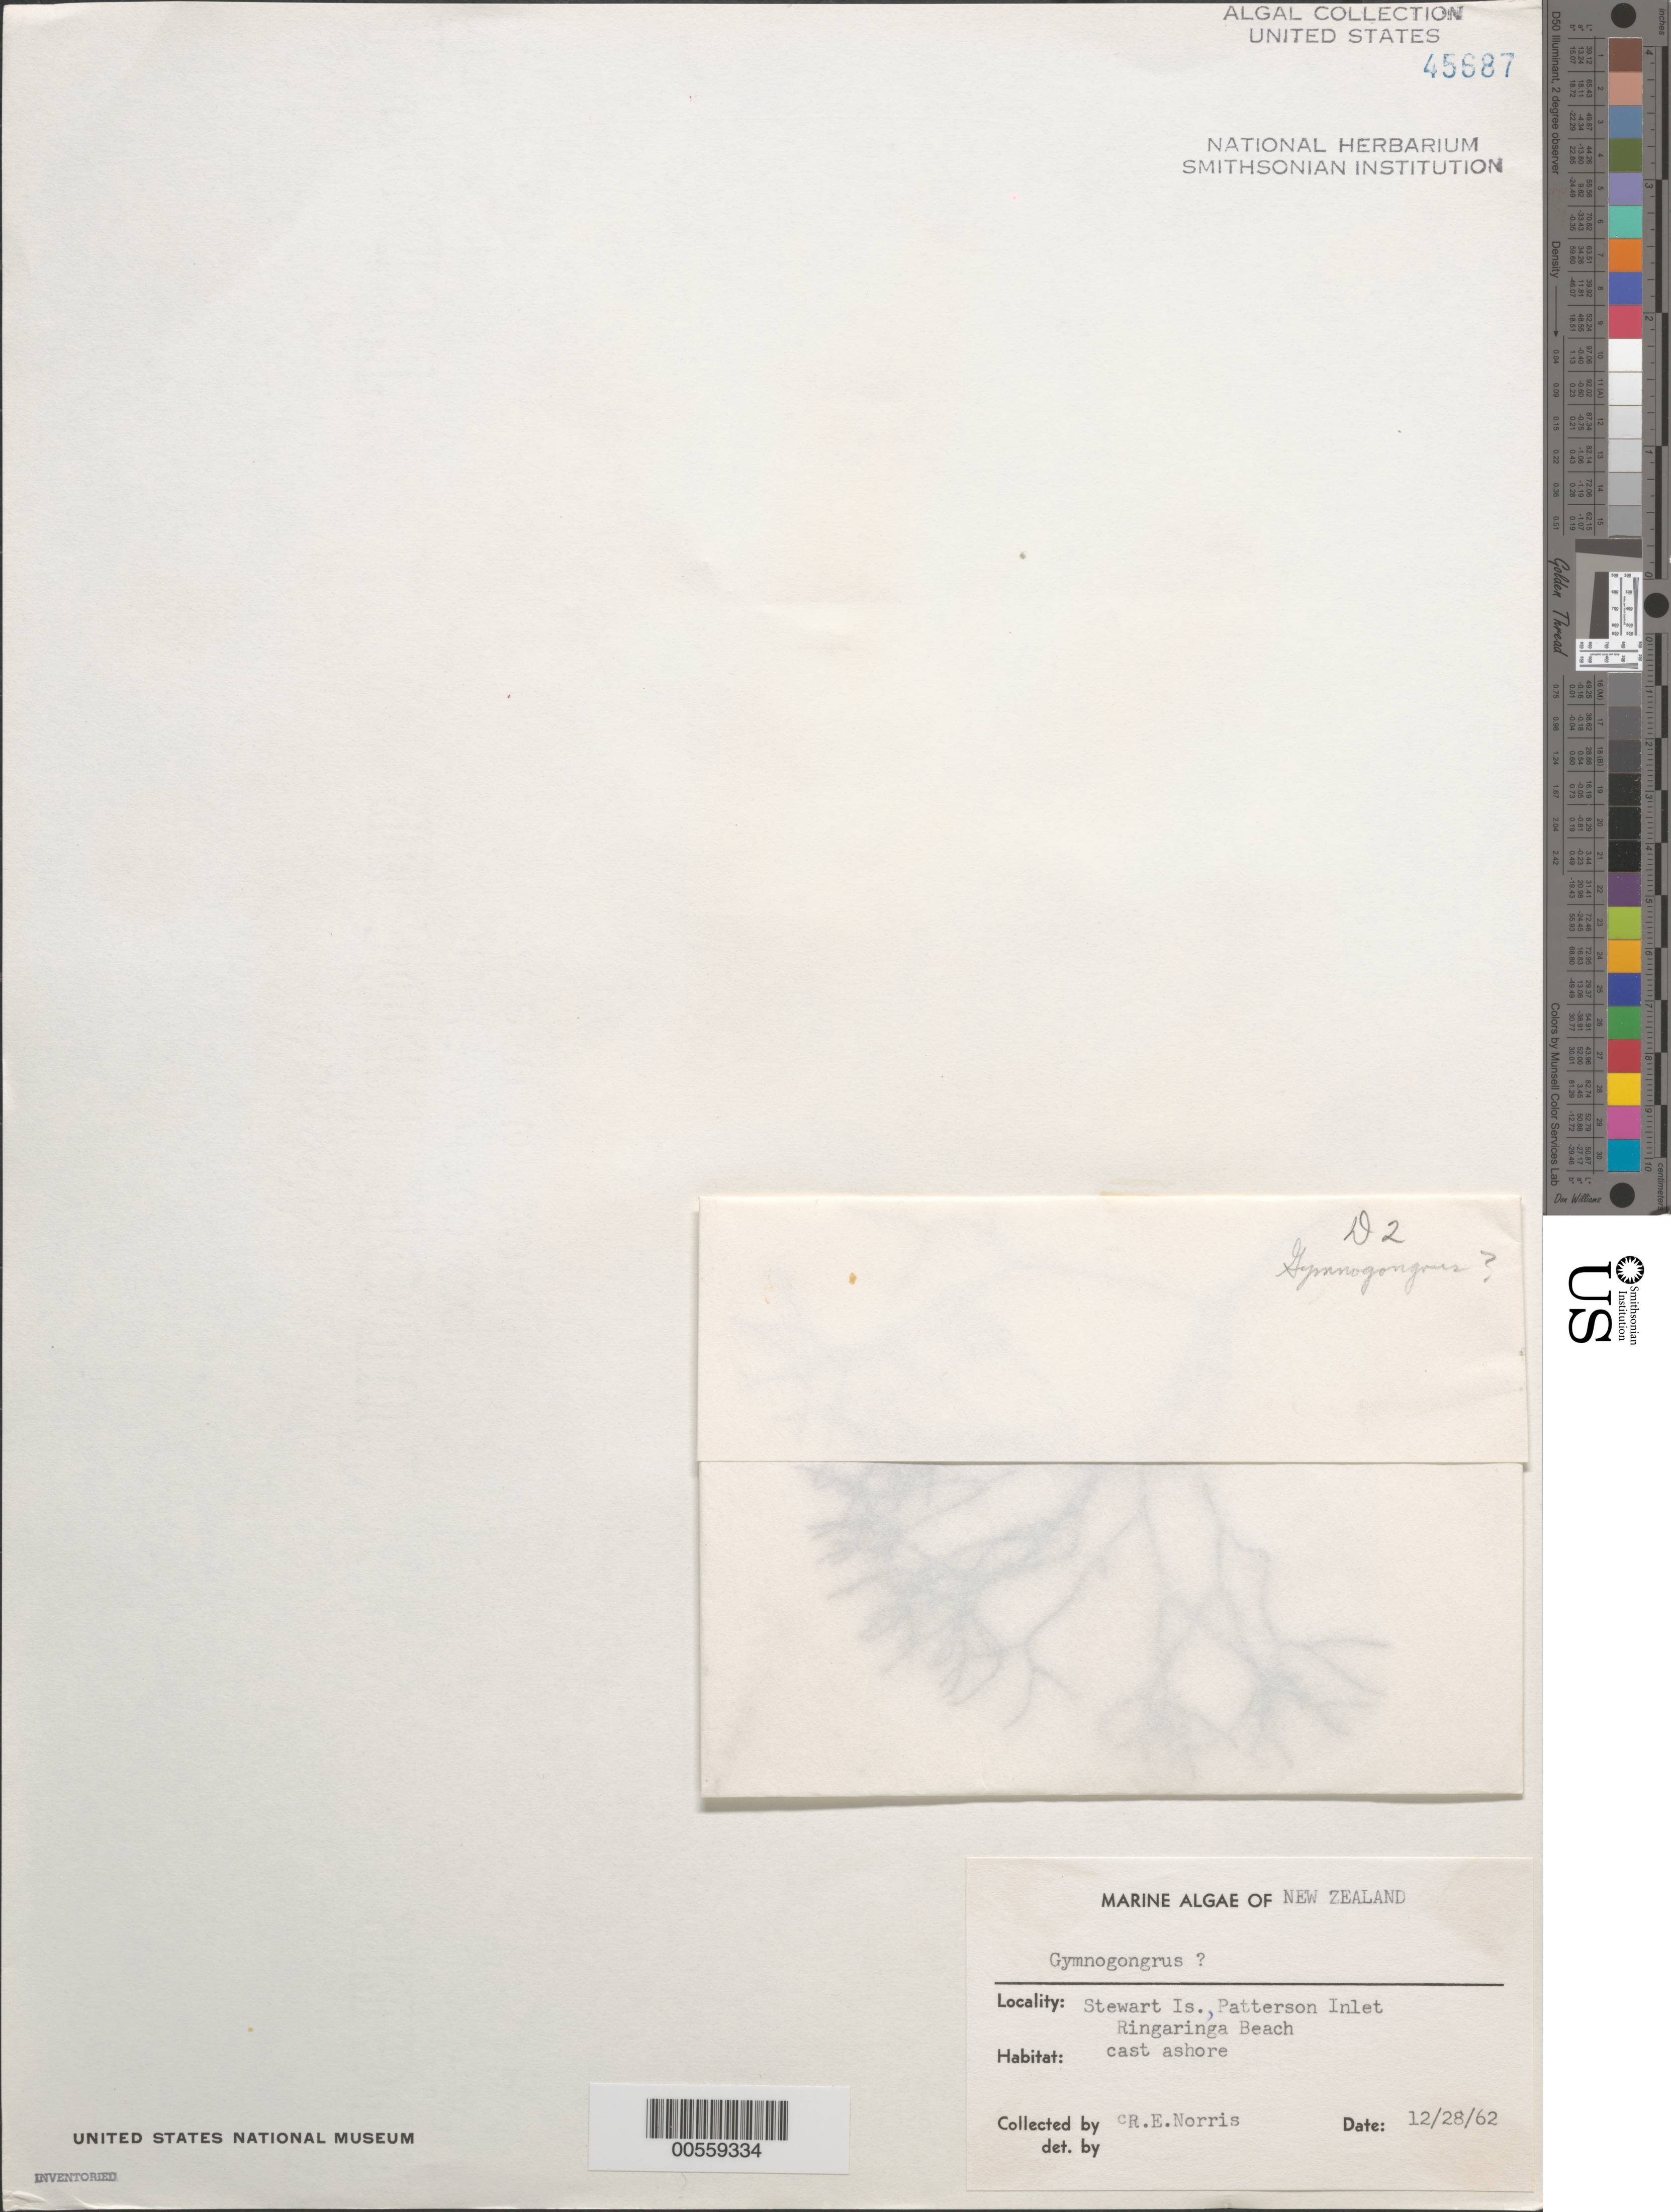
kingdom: Plantae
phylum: Rhodophyta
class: Florideophyceae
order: Gigartinales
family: Phyllophoraceae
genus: Gymnogongrus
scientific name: Gymnogongrus sp.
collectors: R. E. Norris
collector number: D2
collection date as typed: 28 Dec 1962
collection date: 1962-12-28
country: New Zealand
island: Stewart Island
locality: Ringaringa Beach, Paterson Inlet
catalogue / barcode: US 45687